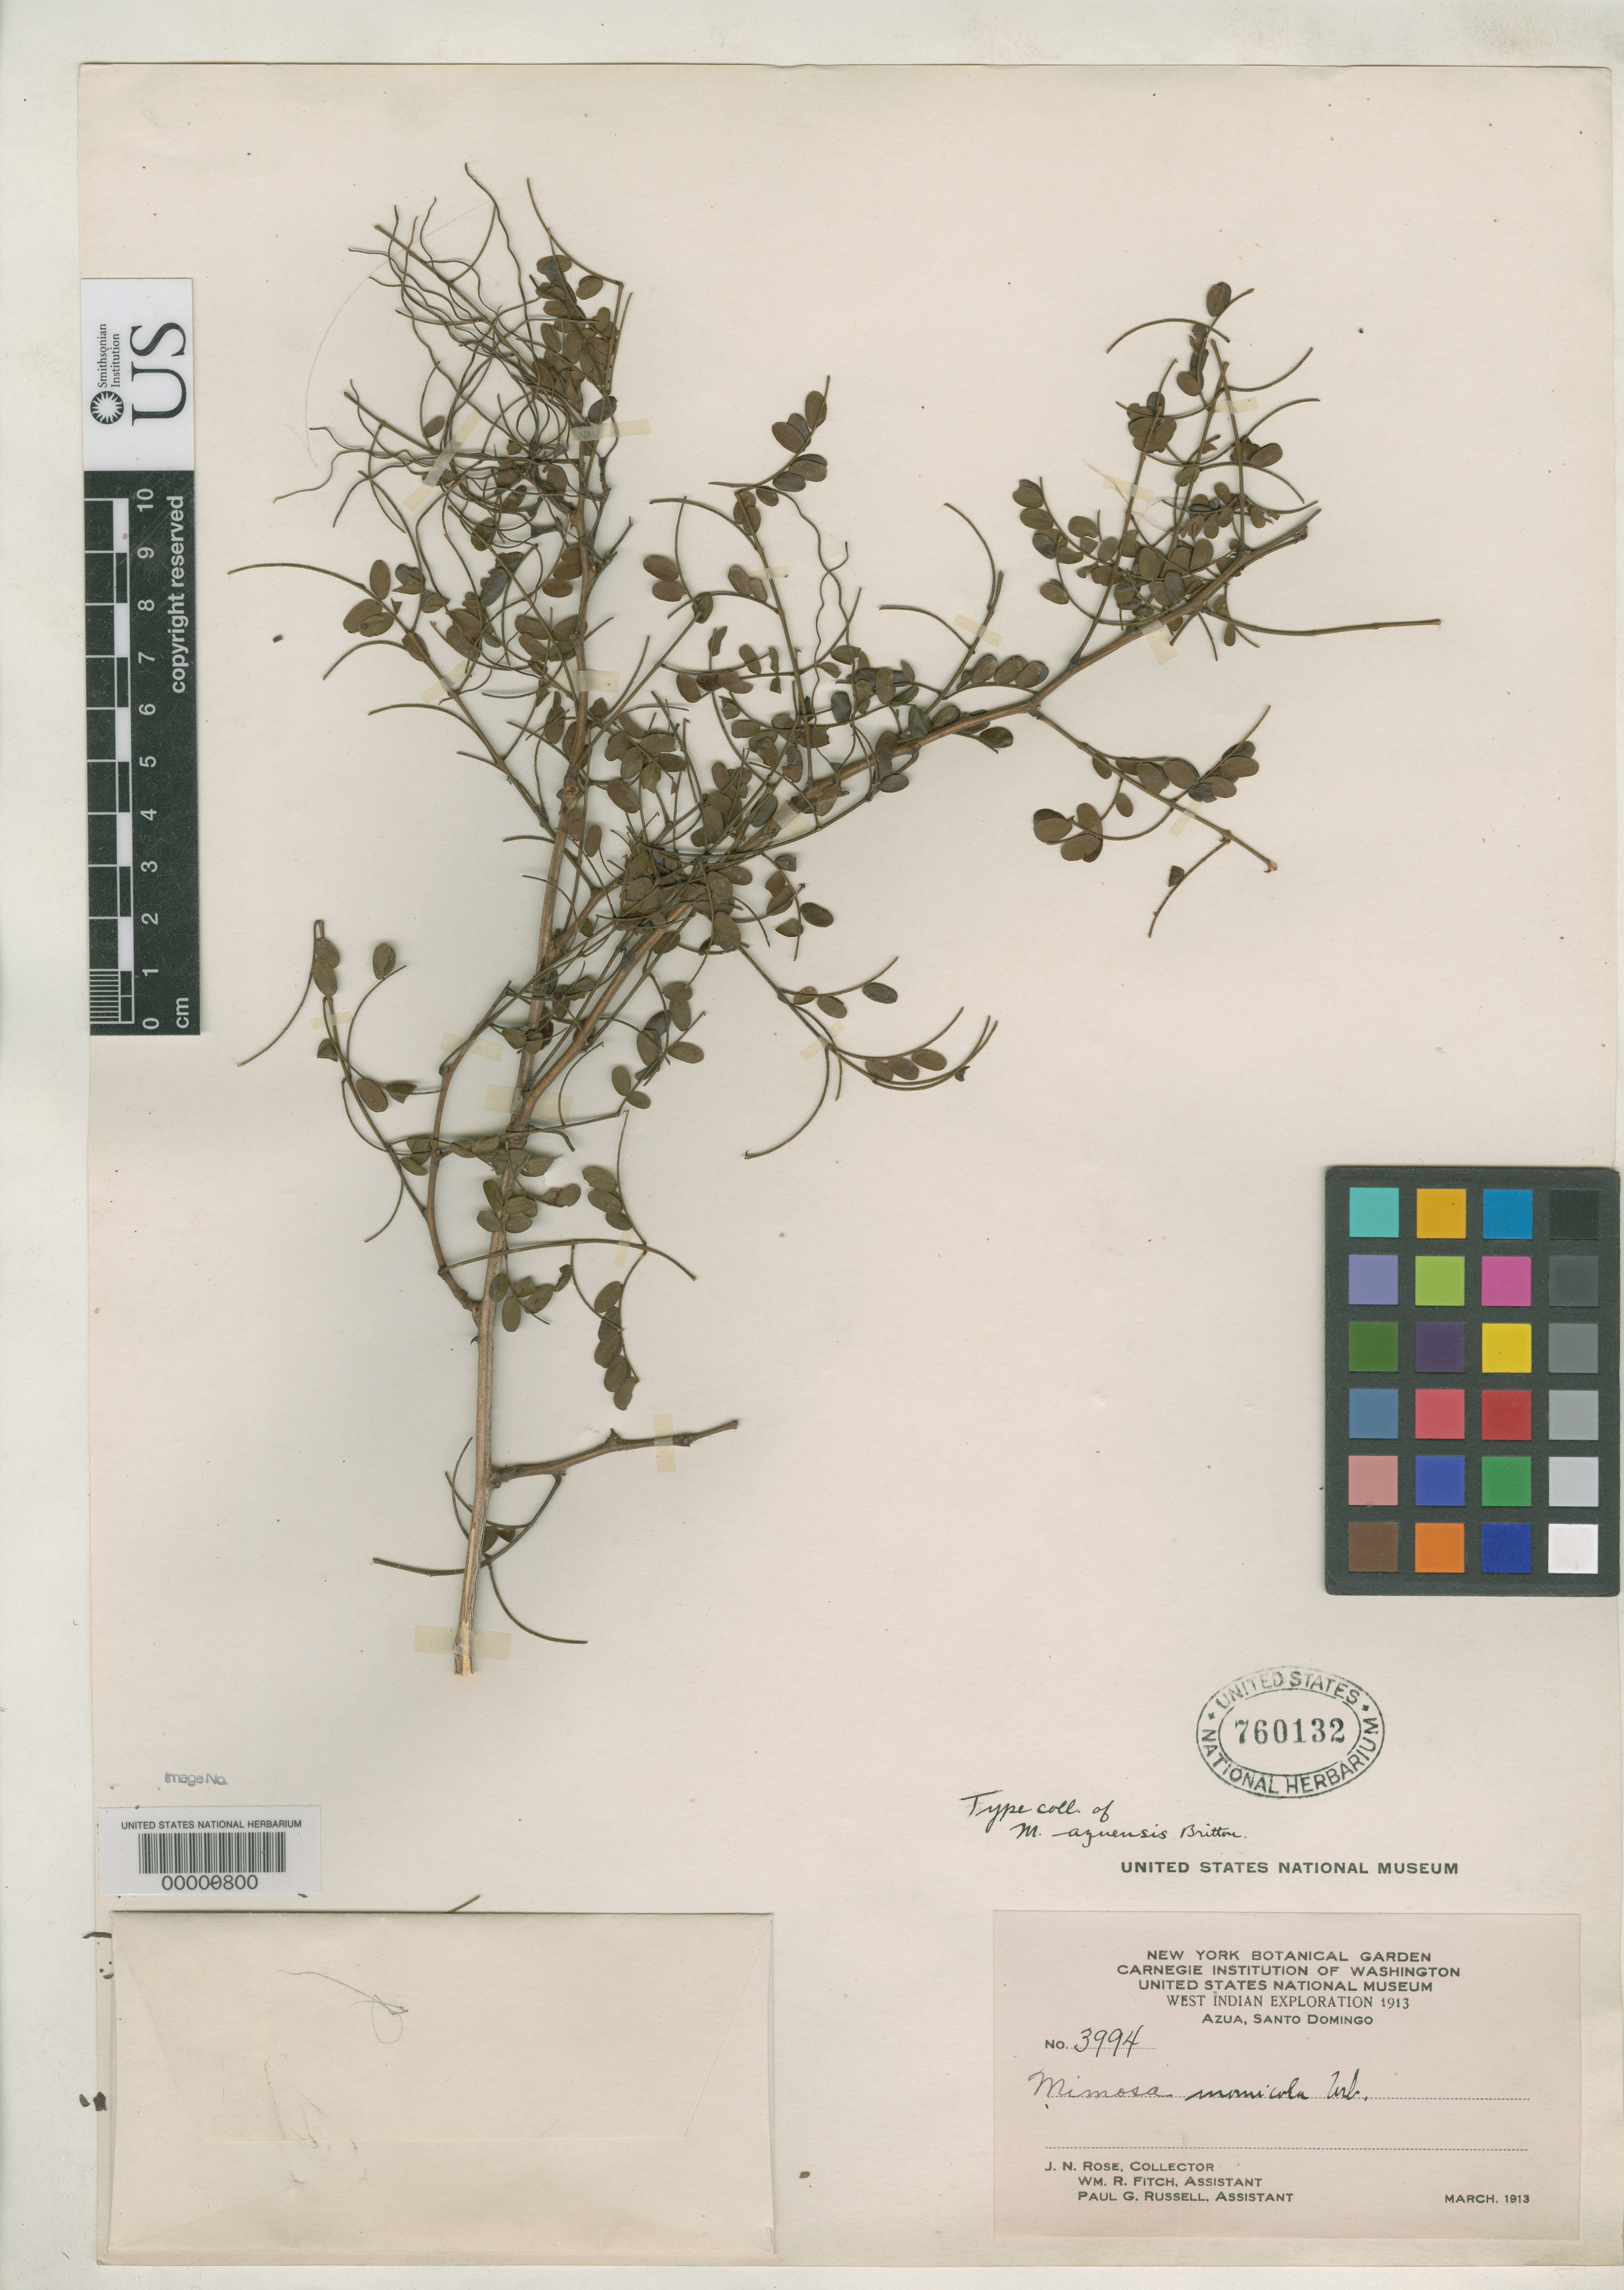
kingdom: Plantae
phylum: Tracheophyta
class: Magnoliopsida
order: Fabales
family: Fabaceae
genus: Mimosa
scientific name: Mimosa azuensis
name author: Britton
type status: Isotype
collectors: J. N. Rose, W. R. Fitch & P. G. Russell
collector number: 3994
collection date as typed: Mar 1913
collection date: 1913-03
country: Dominican Republic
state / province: Azua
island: Hispaniola Island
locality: Santo Domingo.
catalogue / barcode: US 760132